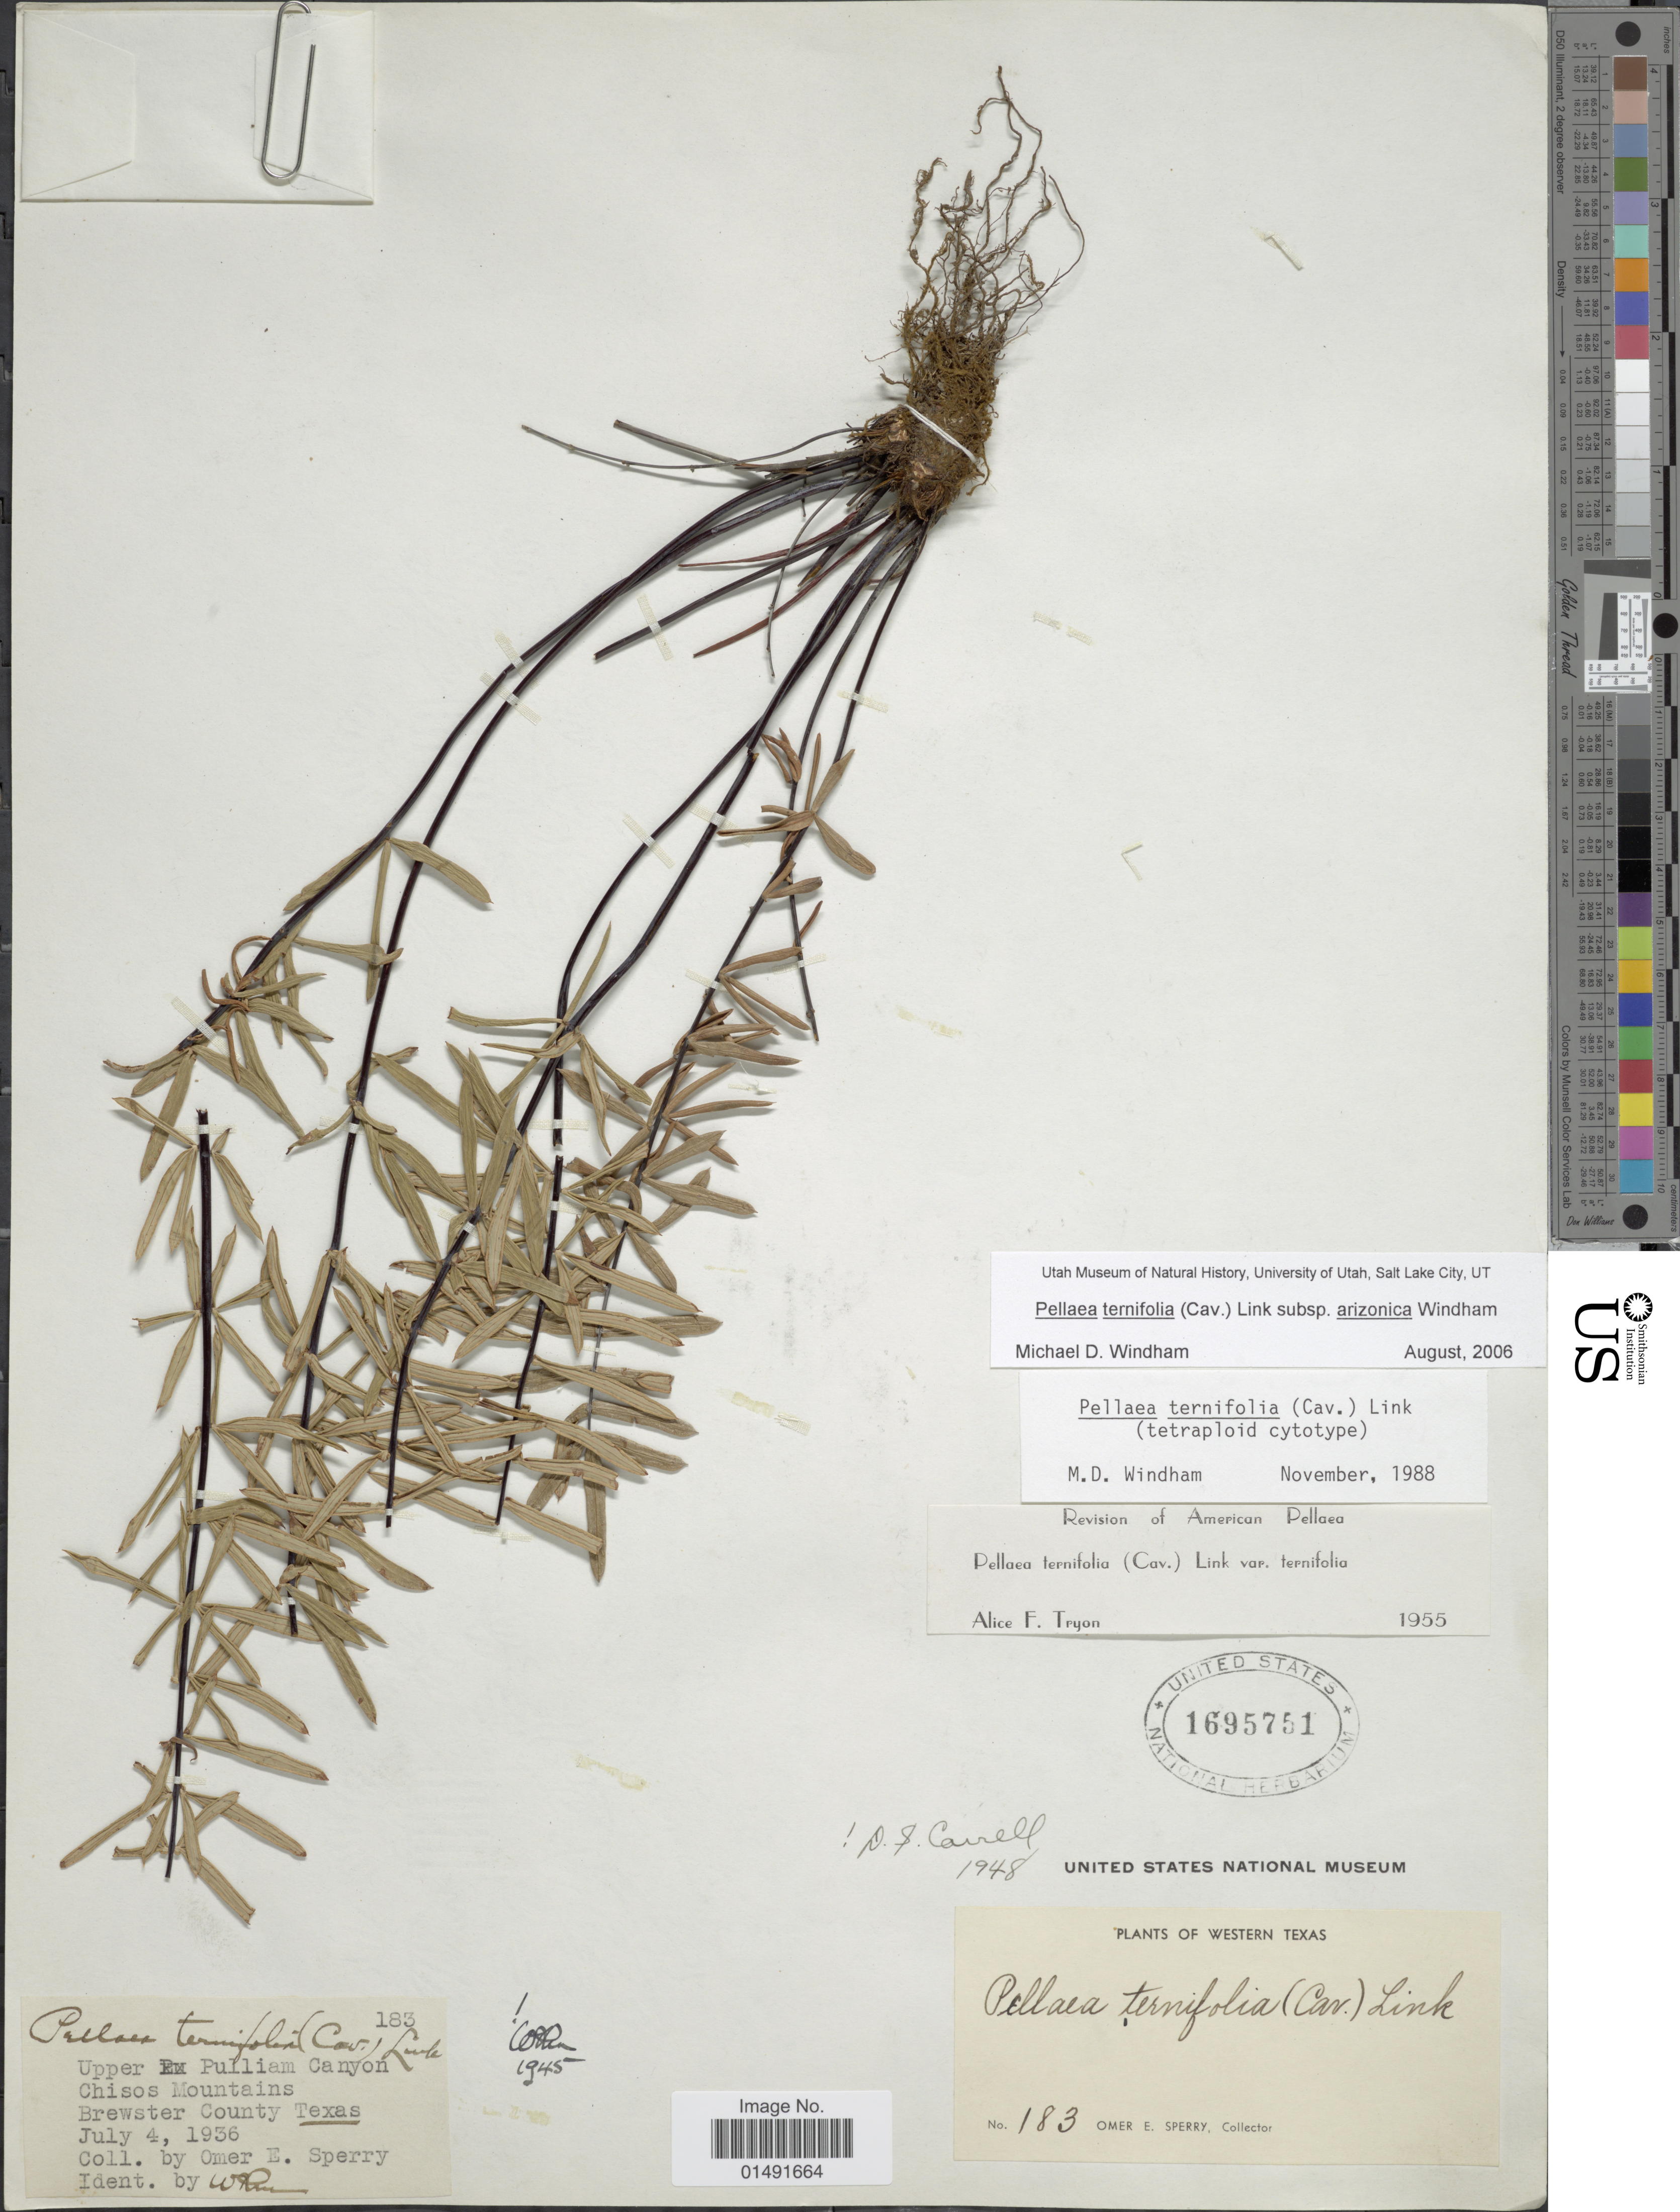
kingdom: Plantae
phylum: Tracheophyta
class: Polypodiopsida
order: Polypodiales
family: Pteridaceae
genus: Pellaea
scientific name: Pellaea ternifolia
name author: (Cav.) Link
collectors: O. E. Sperry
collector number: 183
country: United States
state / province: Texas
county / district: Brewster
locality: Western Texas, Upper Pulliam Canyon Chisos Mountains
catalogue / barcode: US 1695751